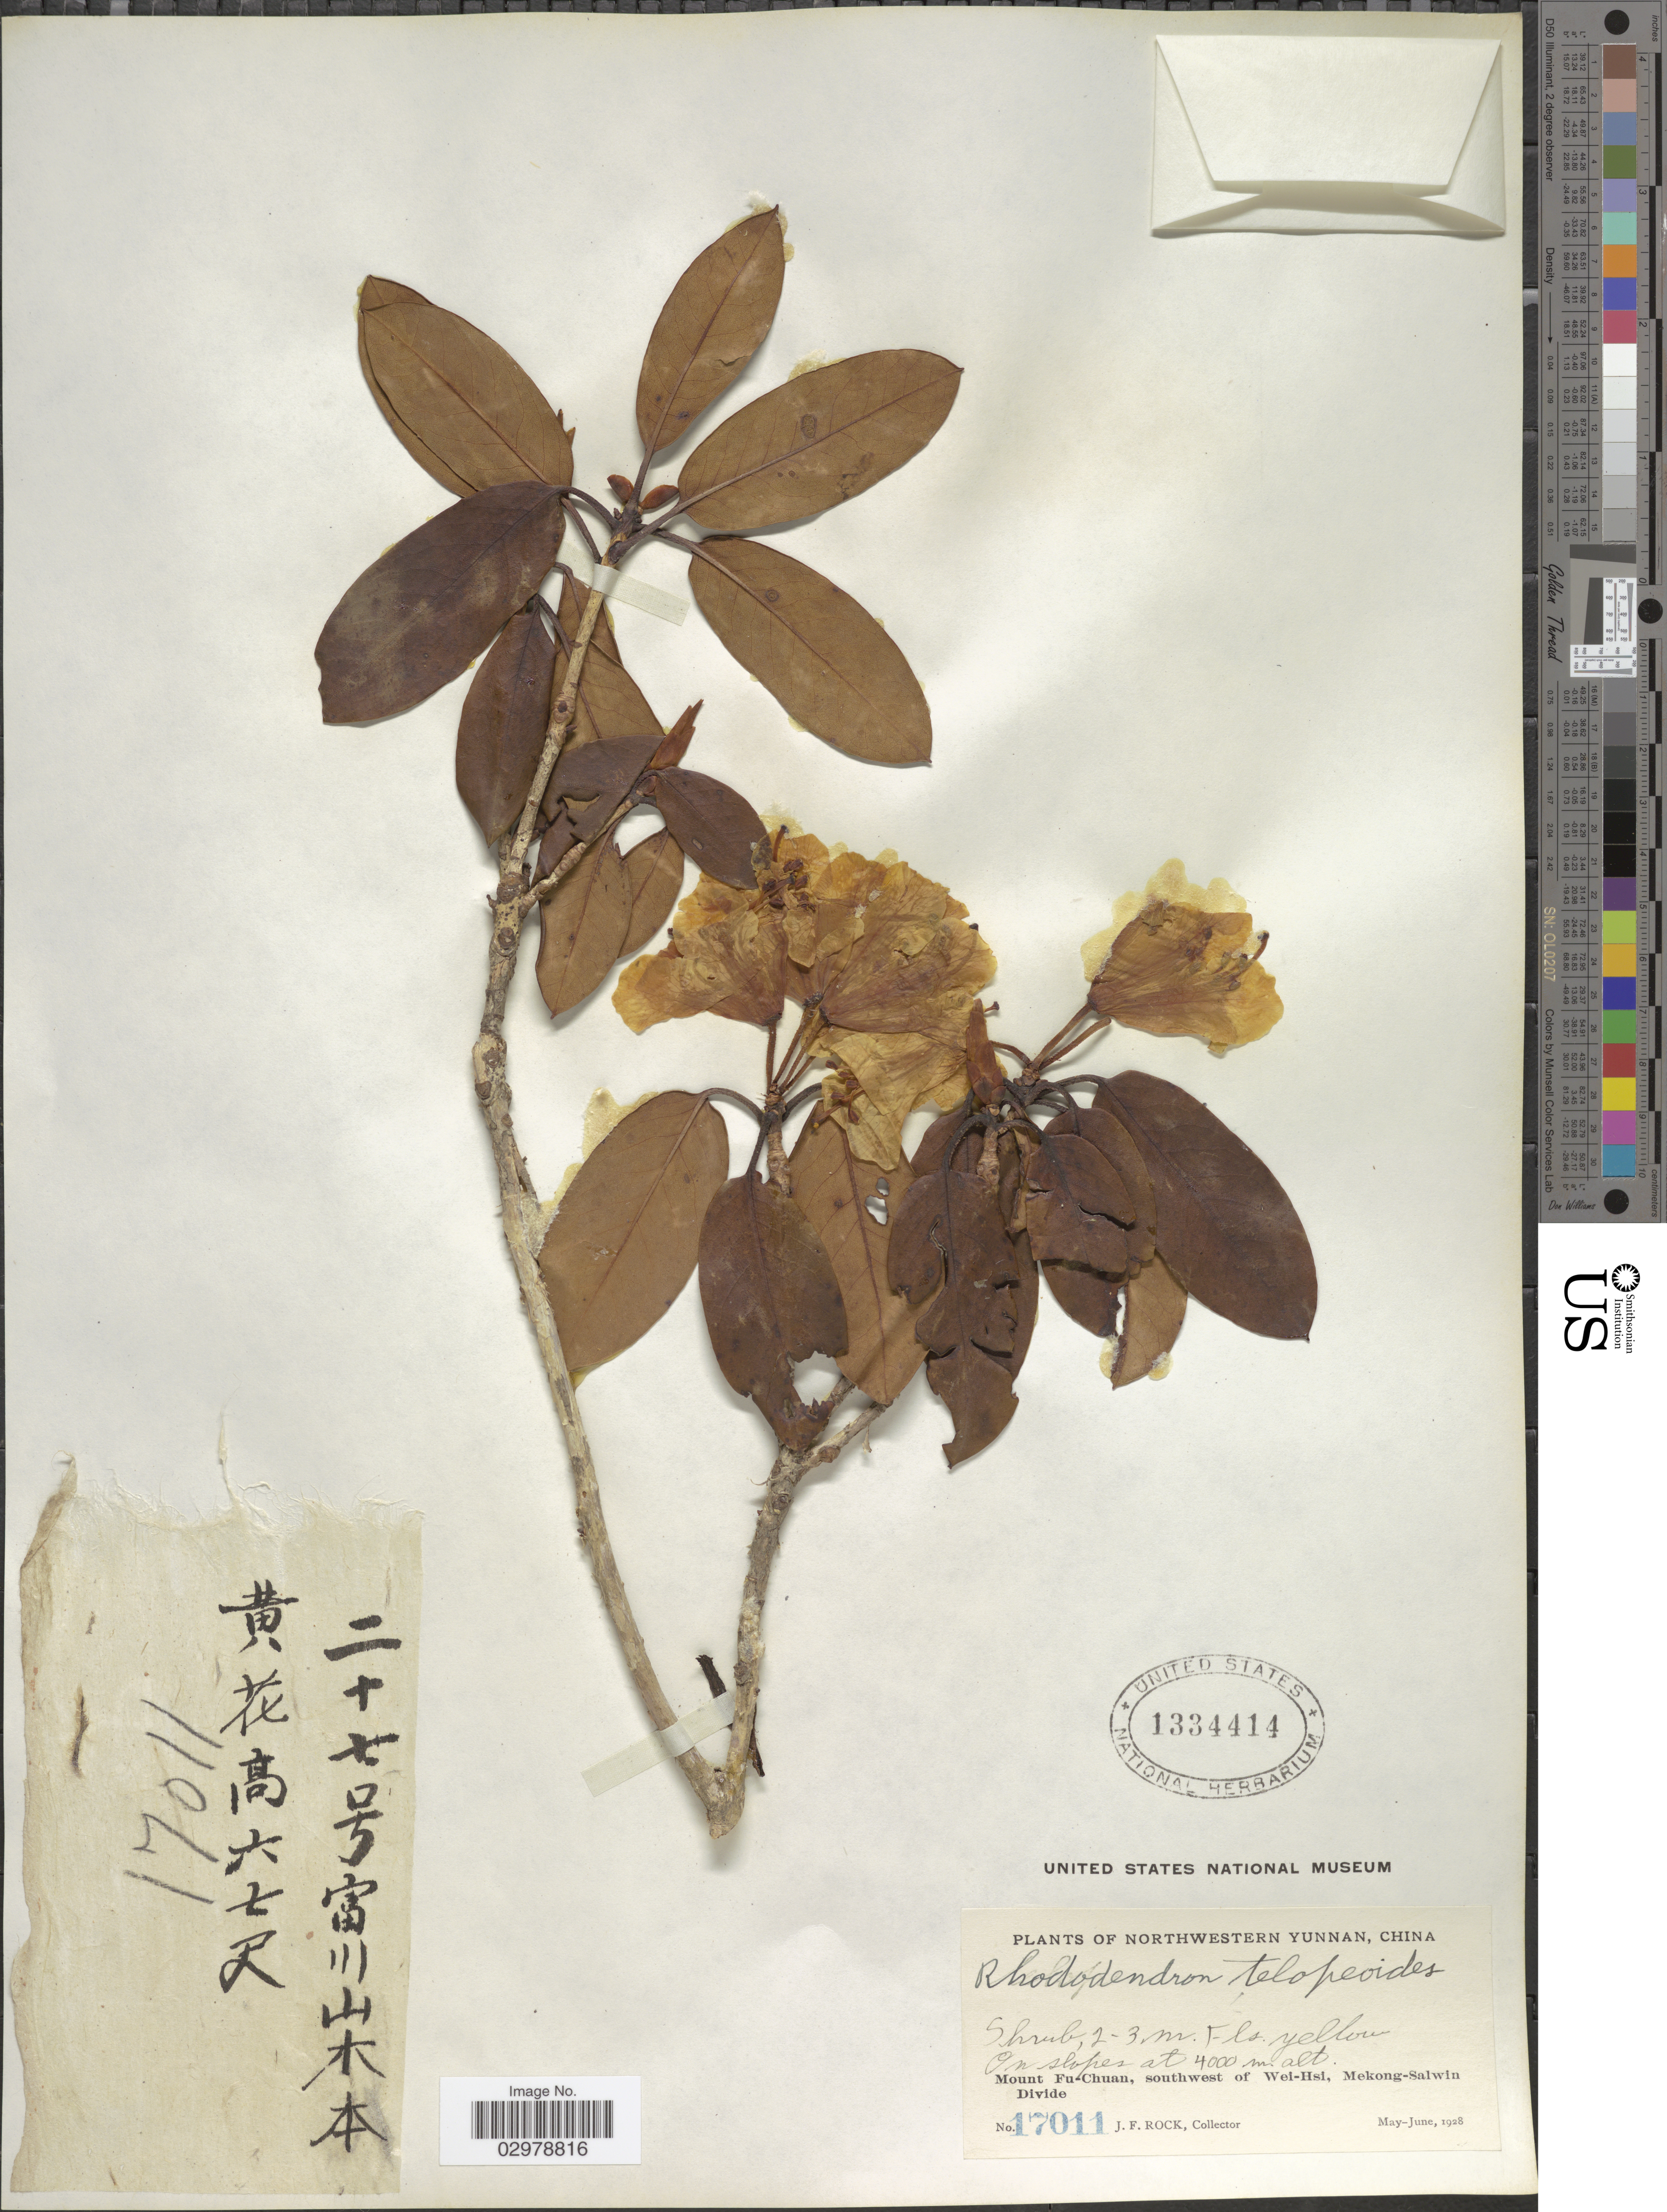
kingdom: Plantae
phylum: Tracheophyta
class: Magnoliopsida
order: Ericales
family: Ericaceae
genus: Rhododendron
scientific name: Rhododendron telopeum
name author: Balf. f. & Forrest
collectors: J. Rock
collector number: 17011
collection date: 1928-05/1928-06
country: China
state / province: Yunnan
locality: Northwestern Yunnan. Mount Fu-Chuan, southwest of Wei-Hsi, Mekong-Salwin Divide.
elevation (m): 4000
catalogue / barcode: US 1334414